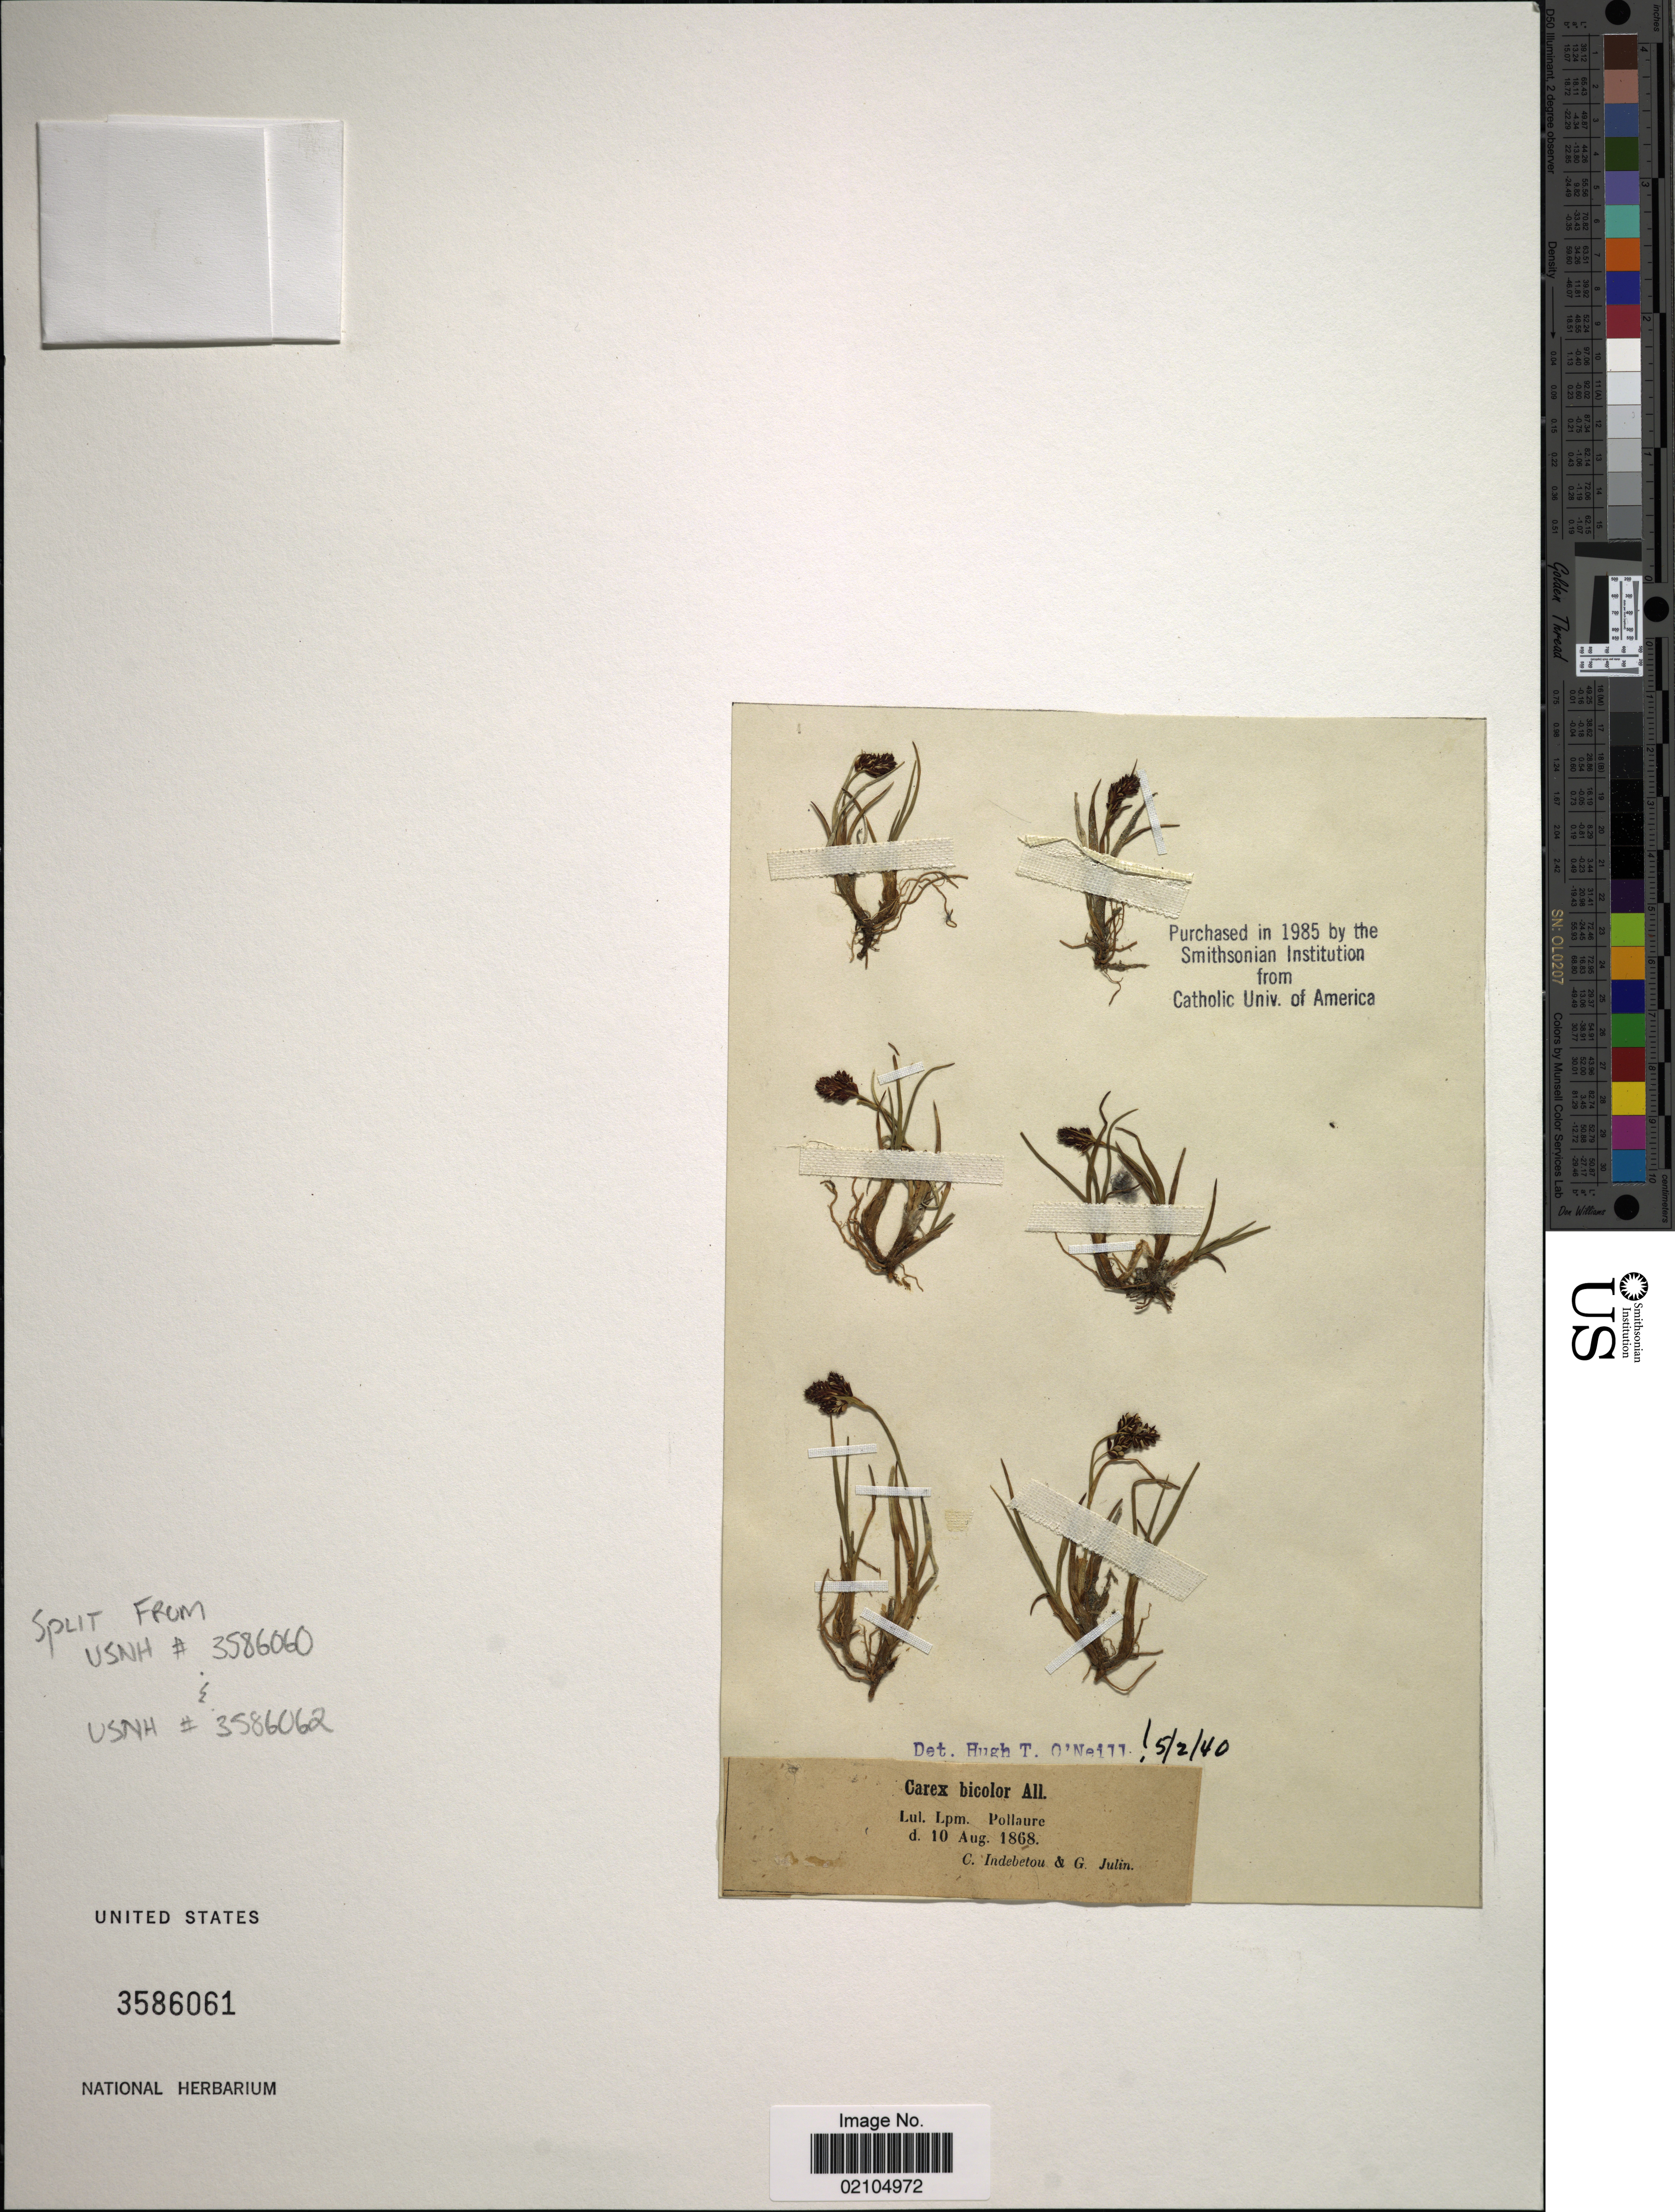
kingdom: Plantae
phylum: Tracheophyta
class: Liliopsida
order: Poales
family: Cyperaceae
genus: Carex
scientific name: Carex bicolor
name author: Bellardi ex All.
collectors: C. Indebetou & G. Julin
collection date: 1868-08-10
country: Sweden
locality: Lul. Lpm. Pollaure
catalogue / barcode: US 3586061